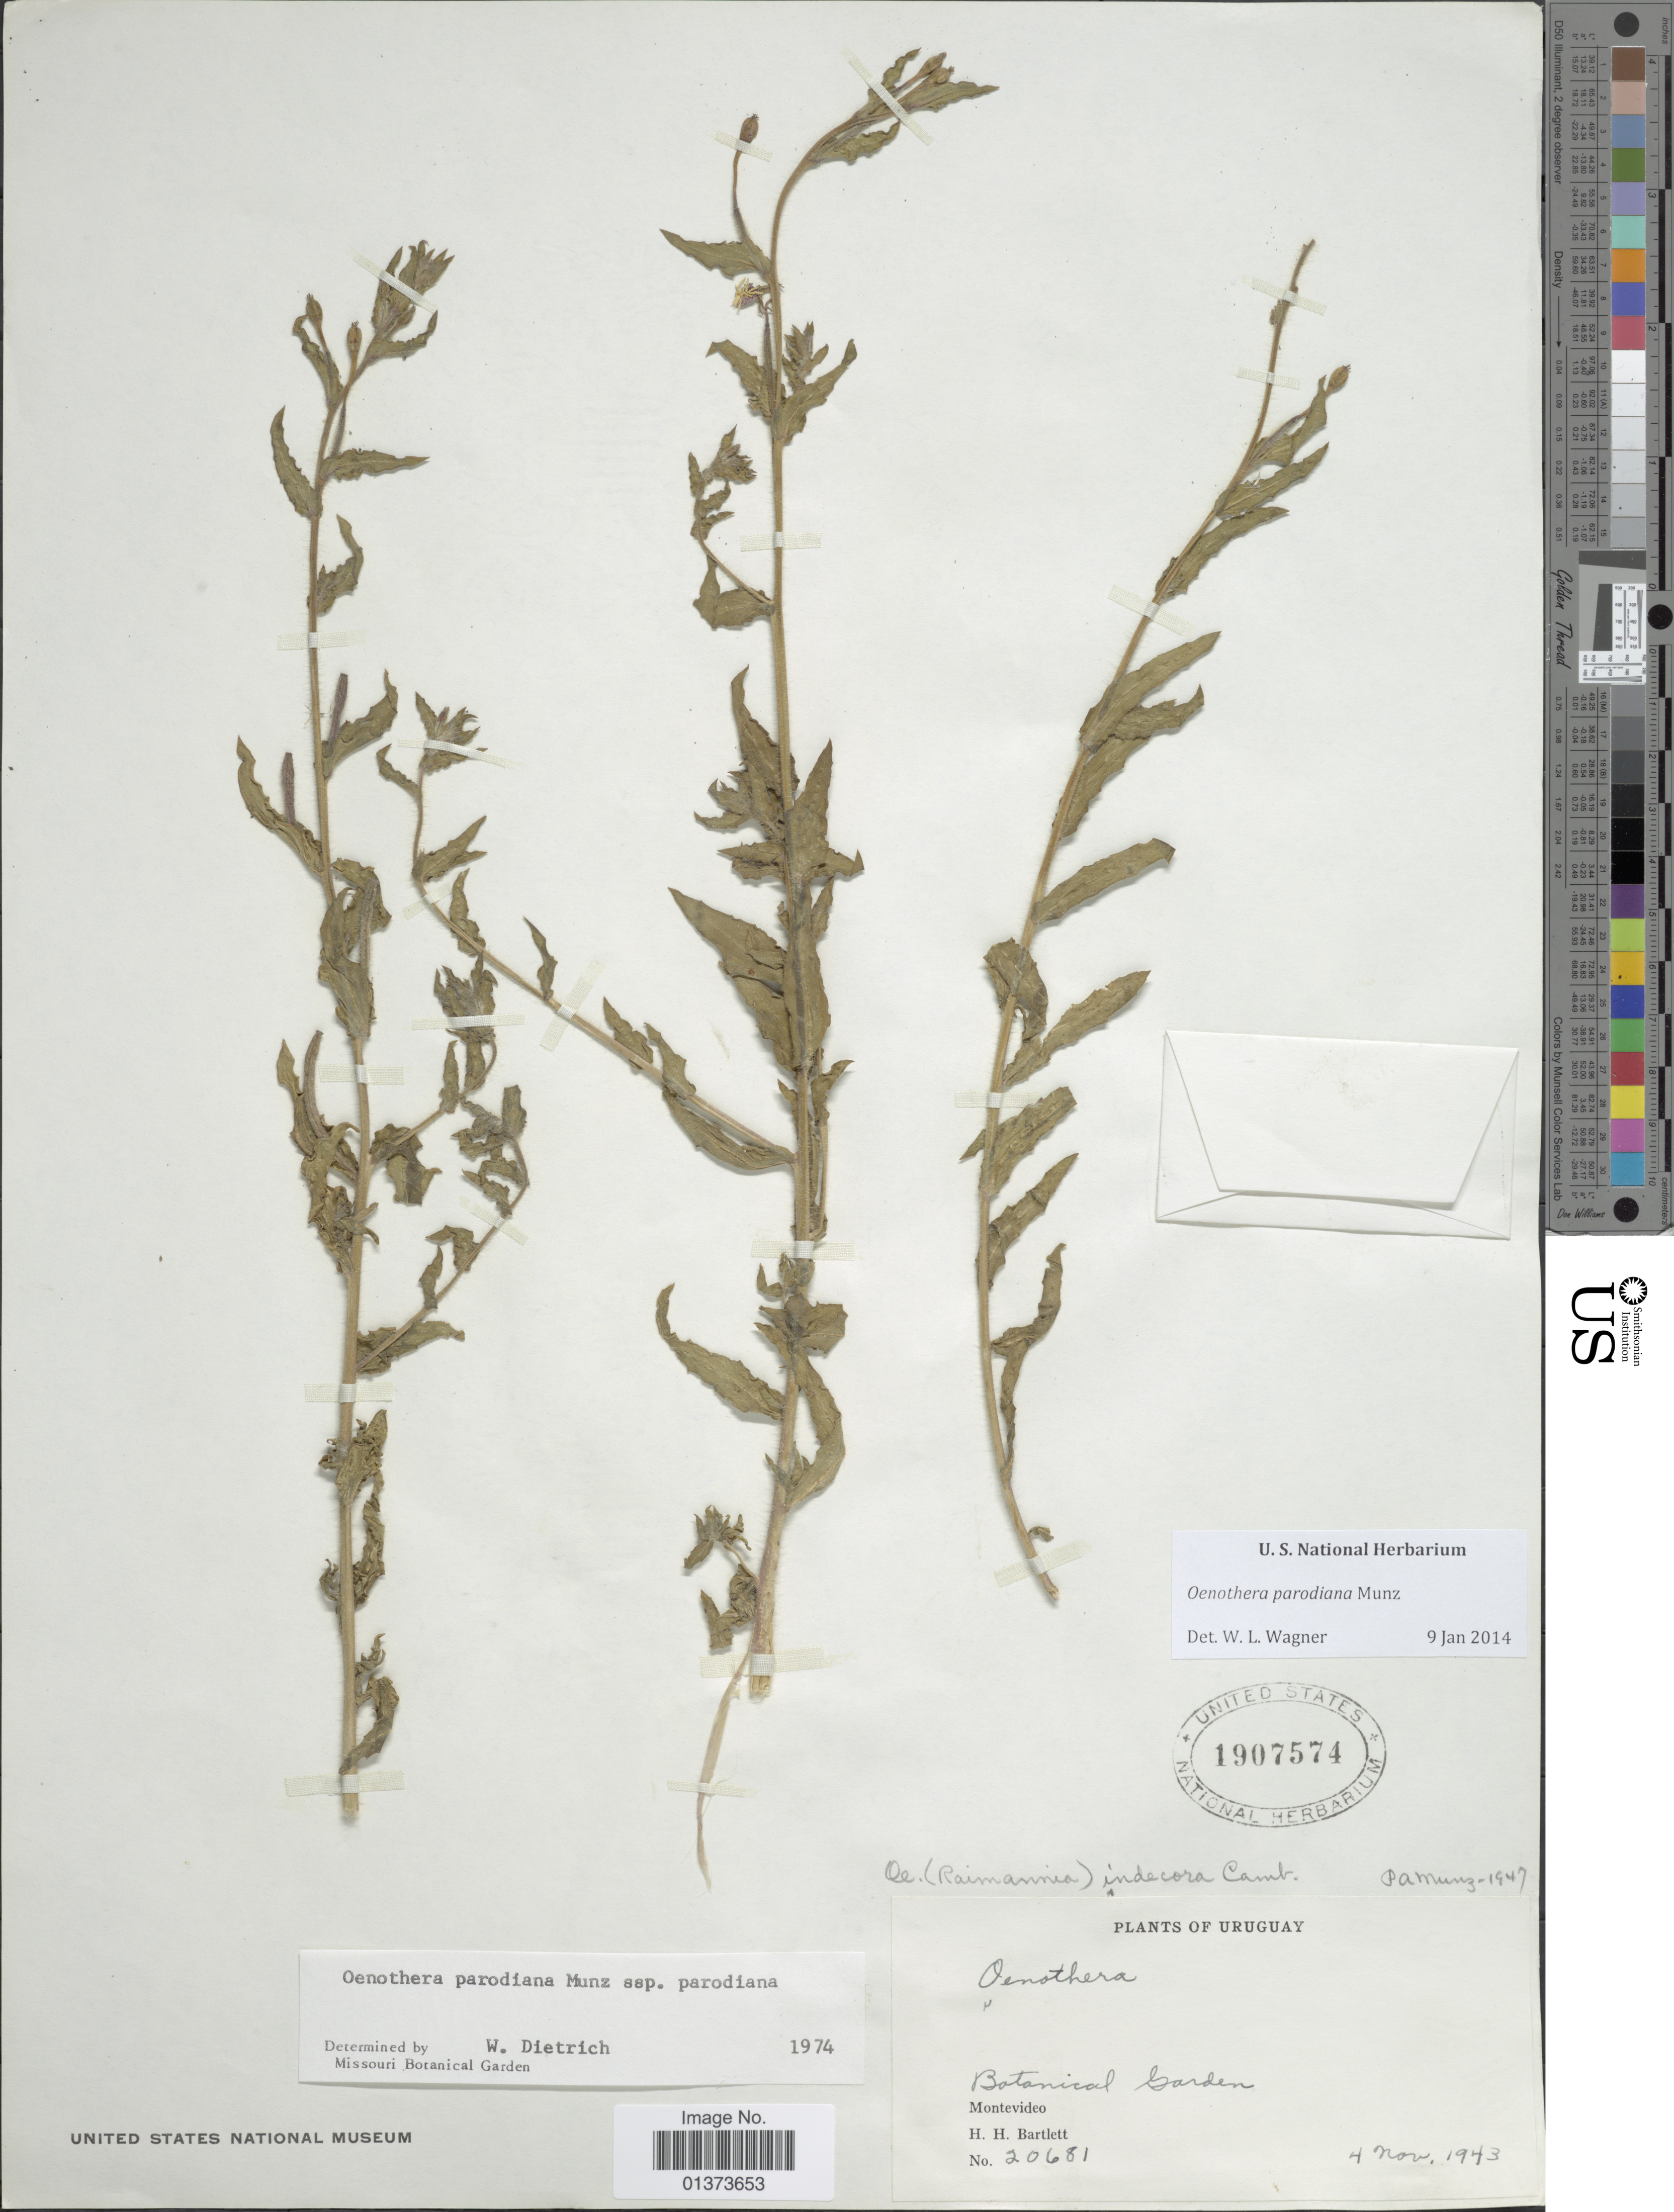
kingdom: Plantae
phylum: Tracheophyta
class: Magnoliopsida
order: Myrtales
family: Onagraceae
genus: Oenothera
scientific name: Oenothera parodiana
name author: Munz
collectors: H. H. Bartlett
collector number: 20681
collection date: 1943-11-04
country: Uruguay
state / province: Montevideo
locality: Botanical Garden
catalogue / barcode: US 1907574